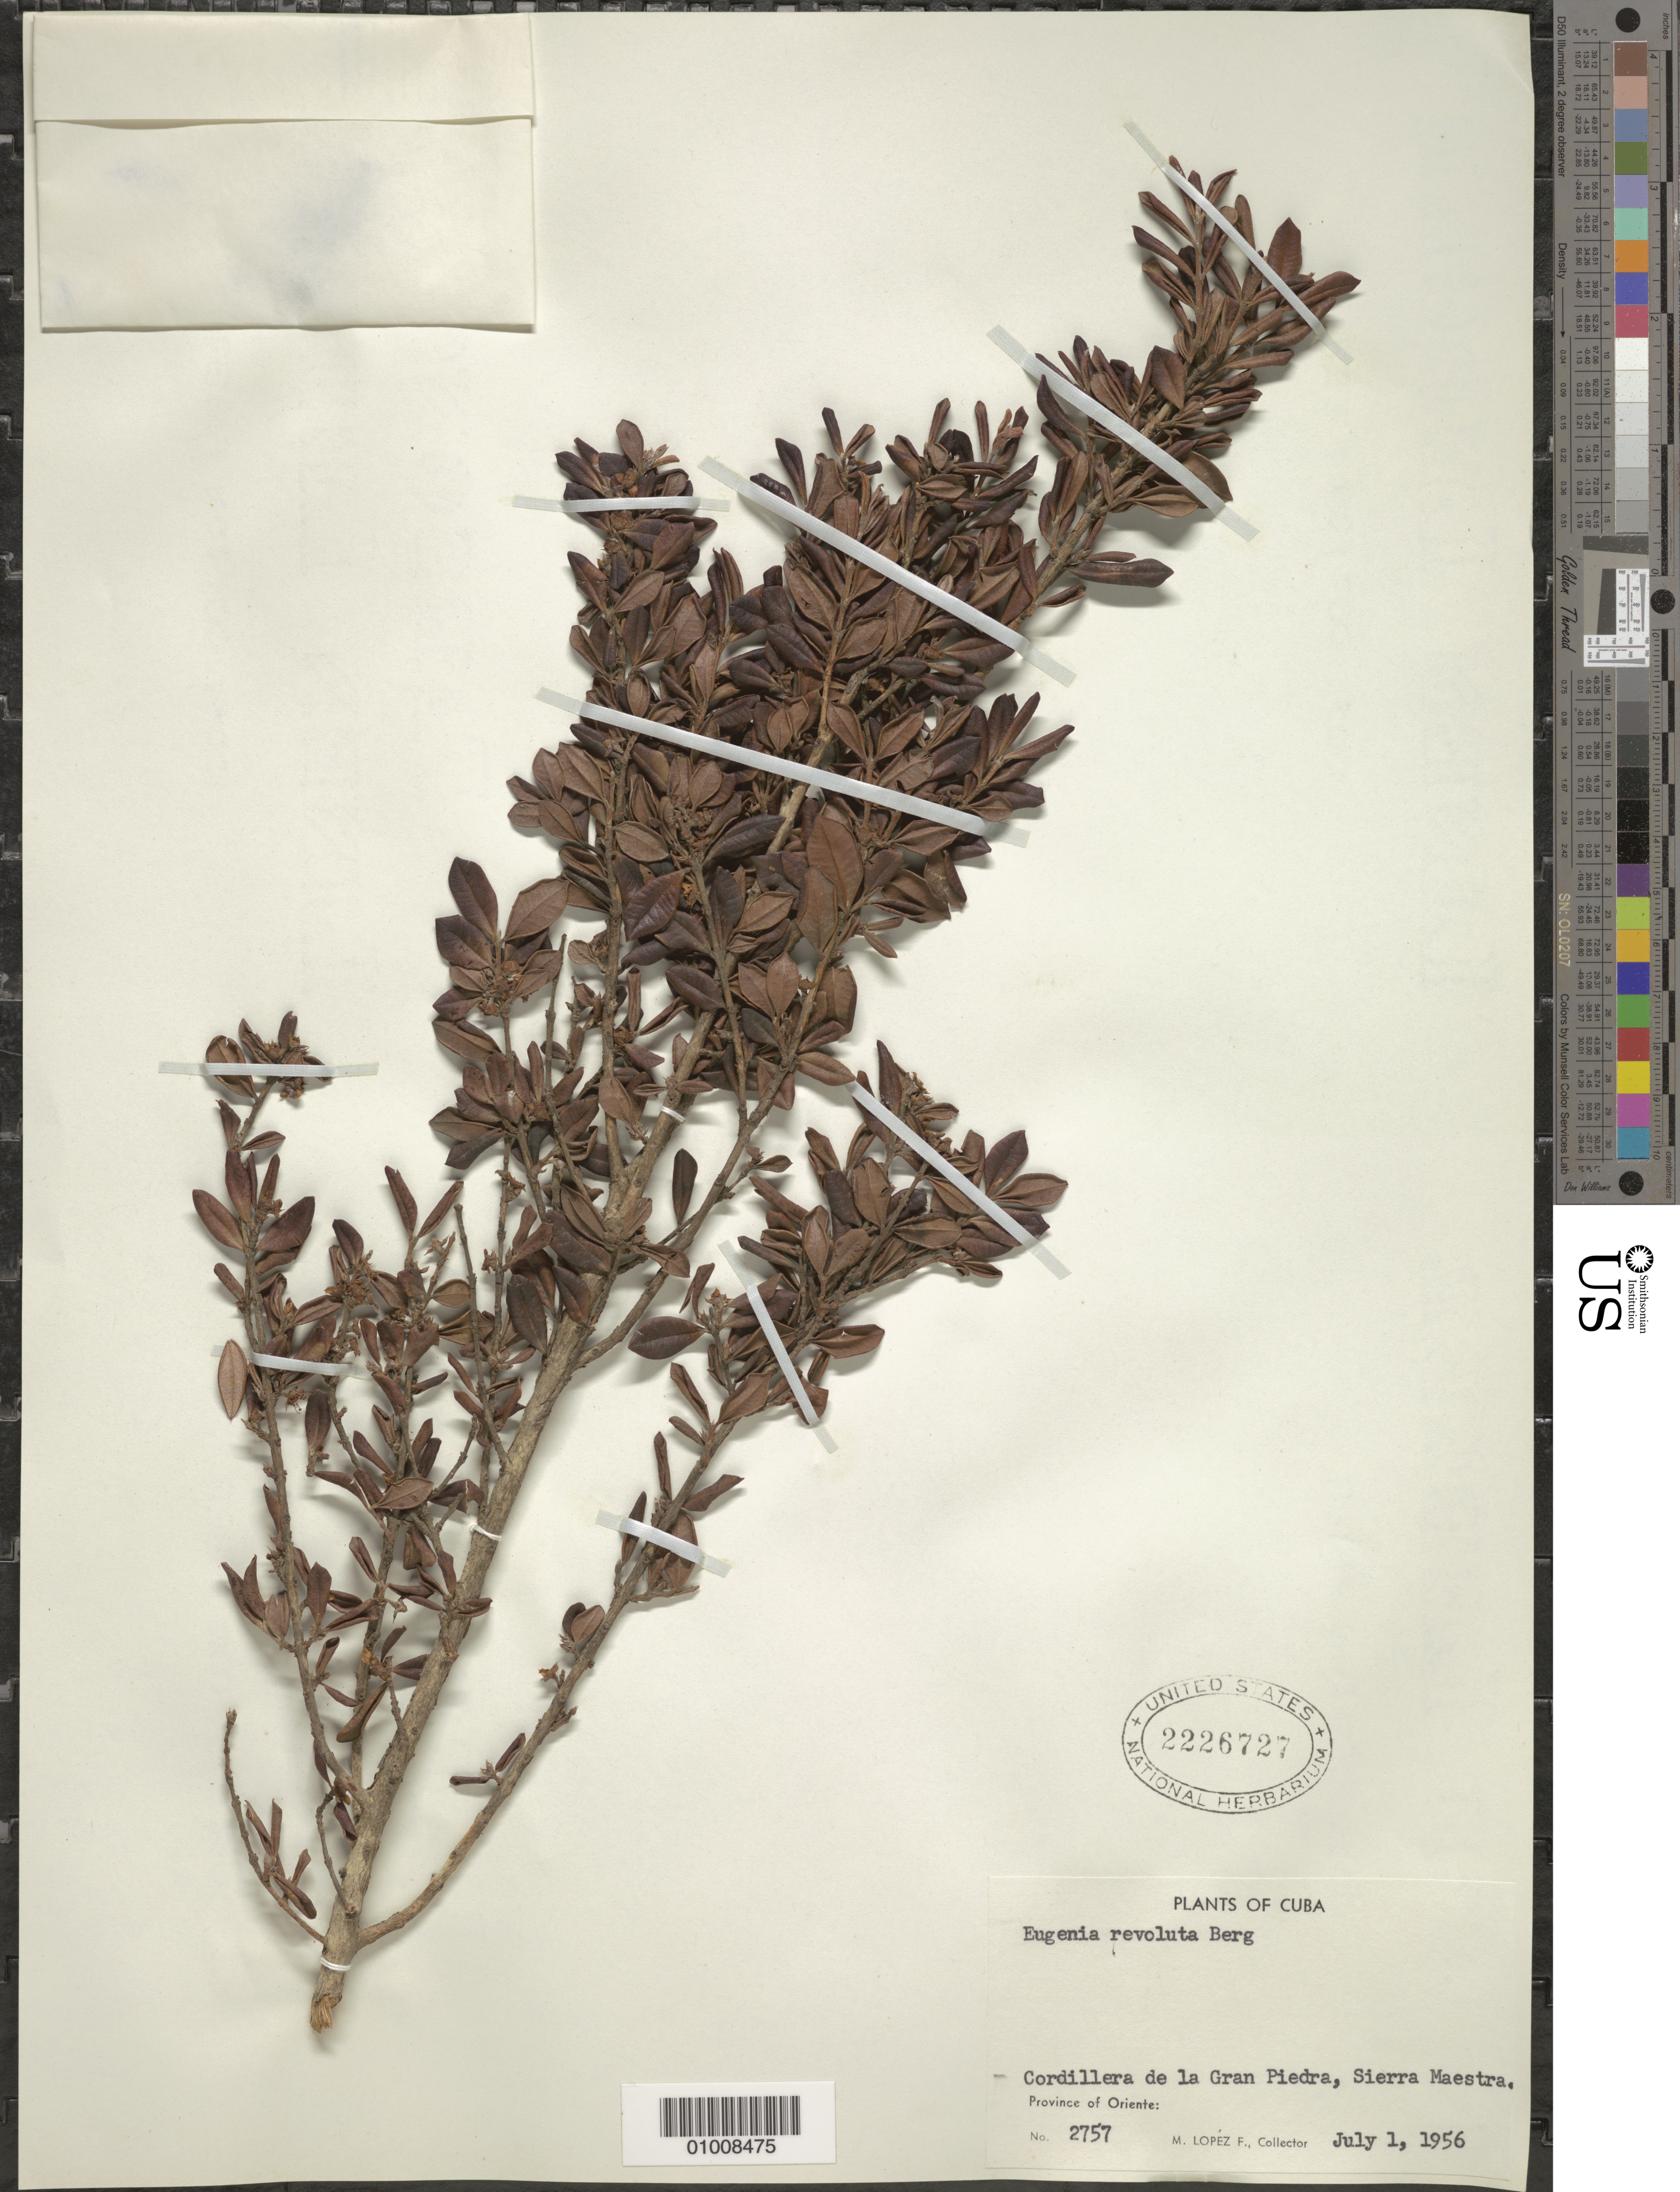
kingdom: Plantae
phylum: Tracheophyta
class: Magnoliopsida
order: Myrtales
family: Myrtaceae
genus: Eugenia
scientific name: Eugenia revoluta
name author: O. Berg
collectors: M. López Figueiras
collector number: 2757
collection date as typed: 01 Jul 1956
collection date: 1956-07-01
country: Cuba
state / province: Oriente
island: Cuba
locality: Cordillera de la Gran Piedra, Sierra Maestra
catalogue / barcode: US 2226727